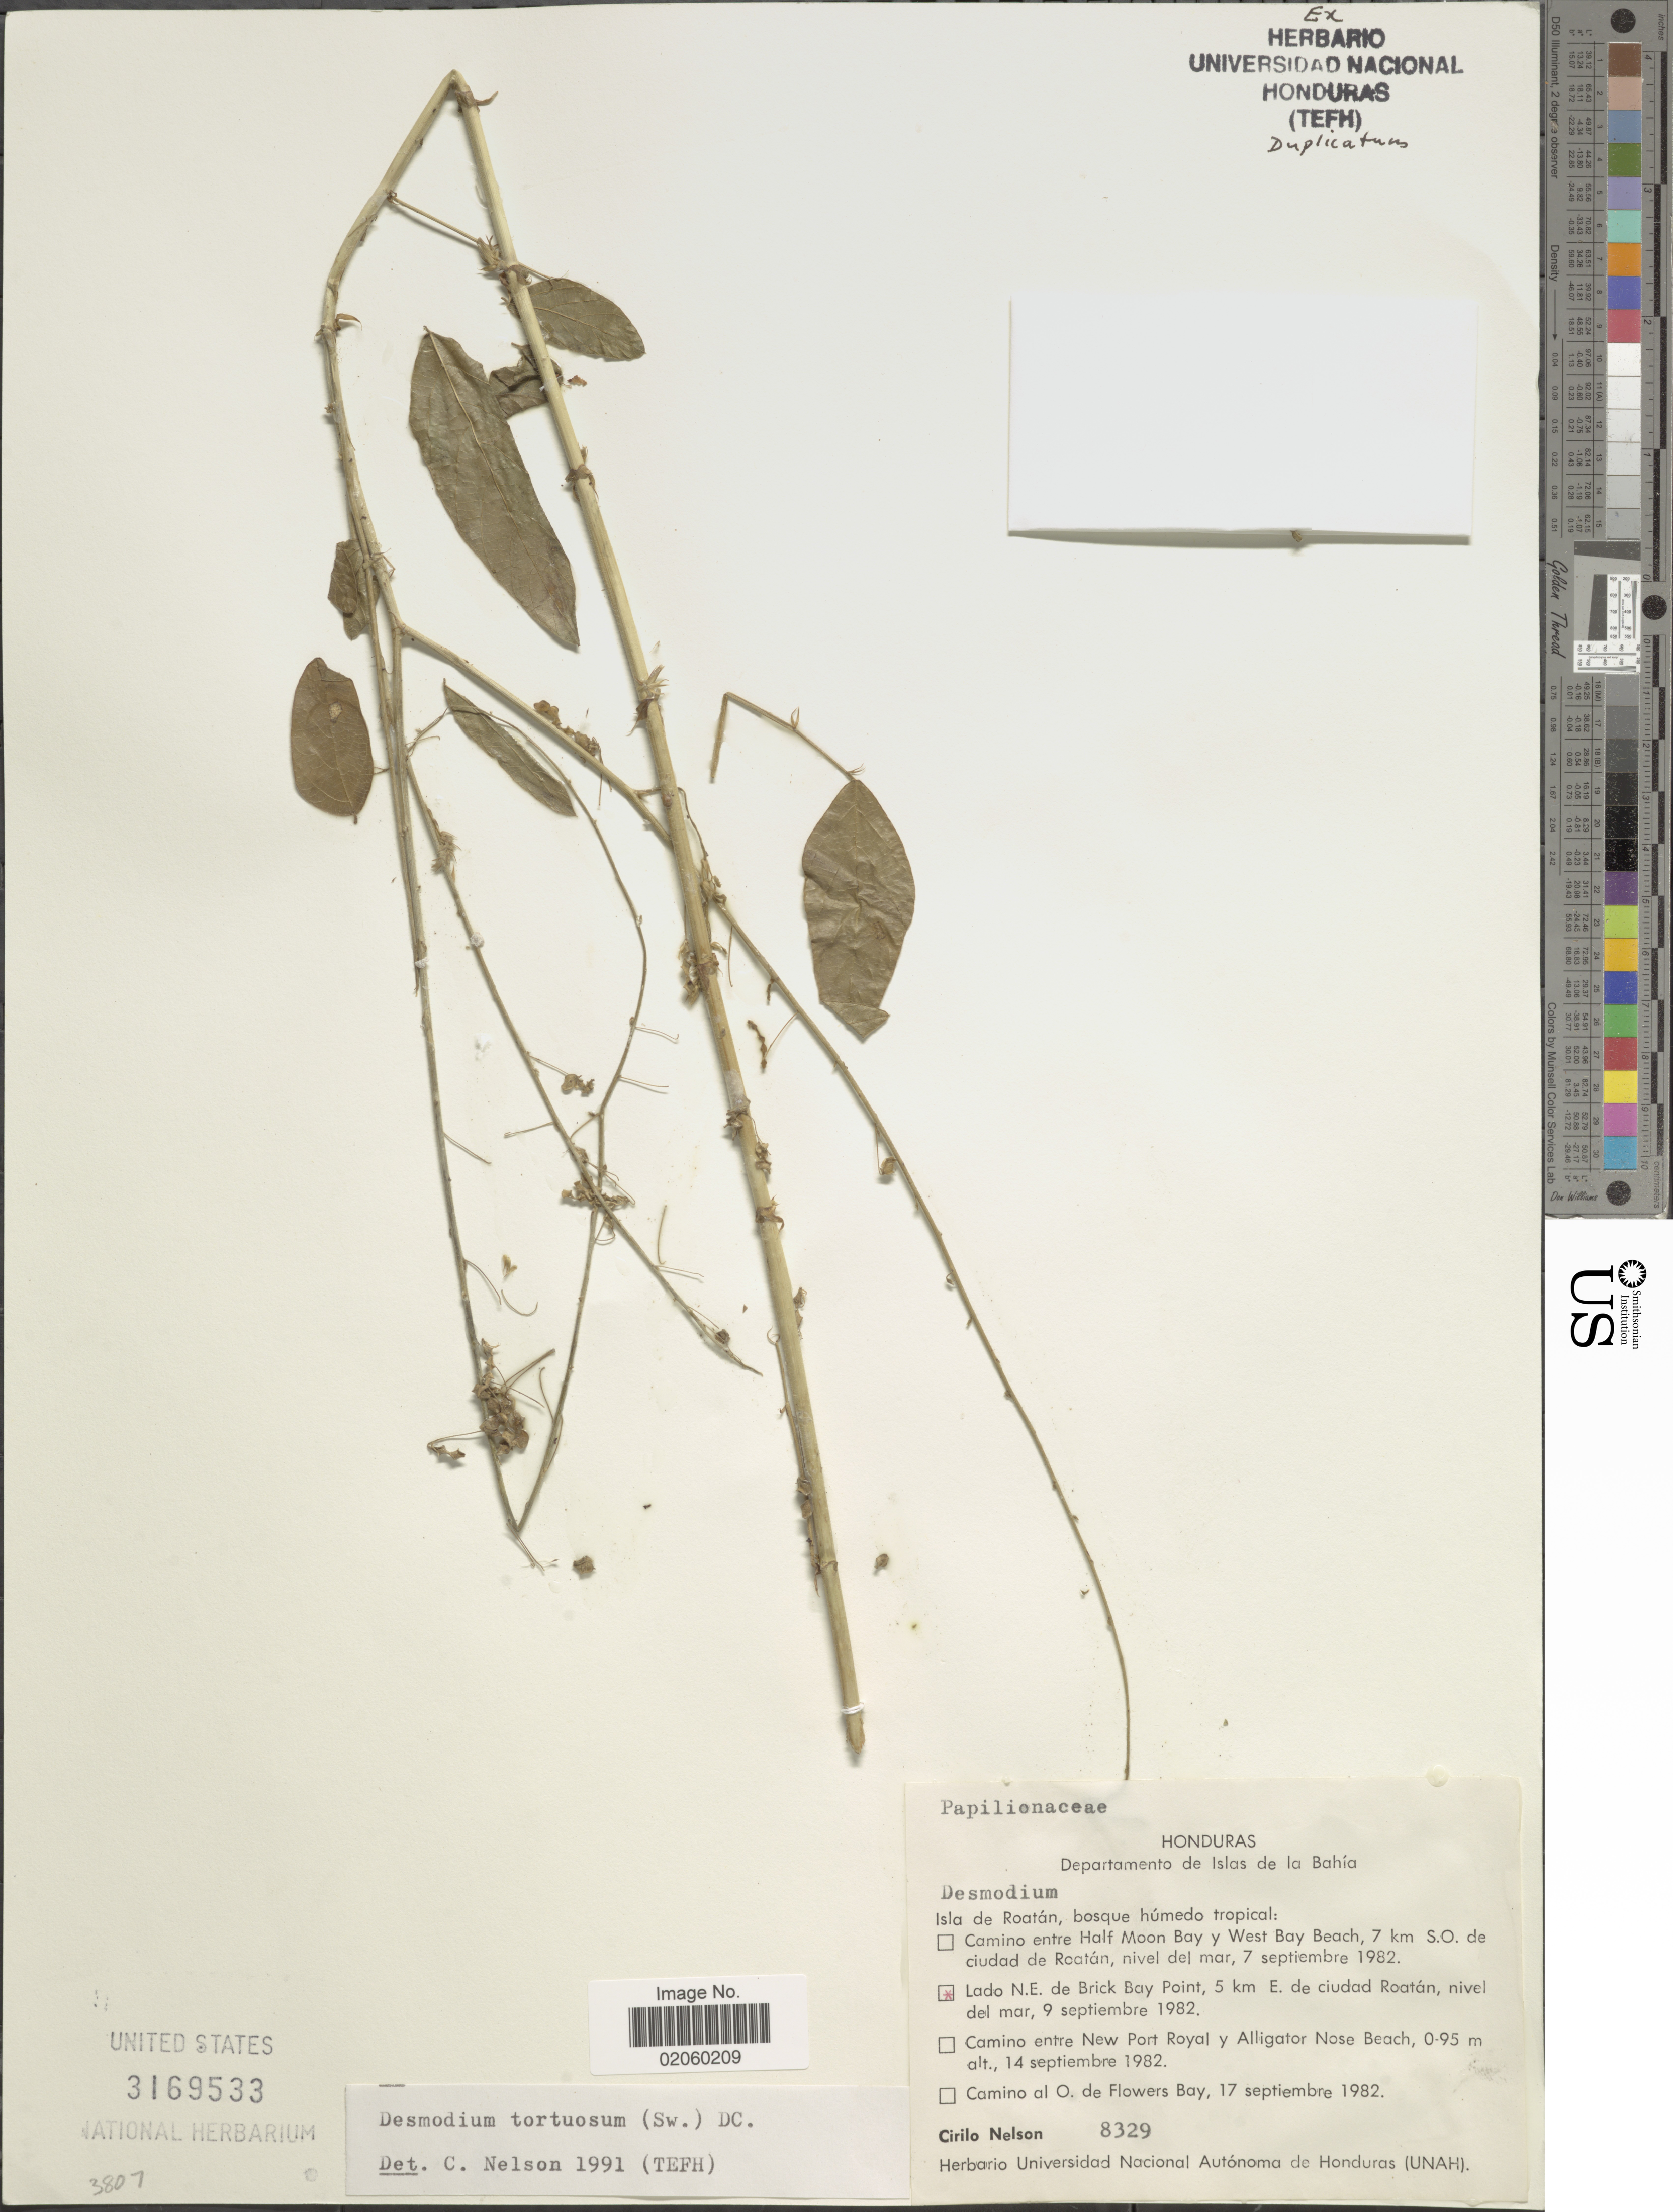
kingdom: Plantae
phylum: Tracheophyta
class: Magnoliopsida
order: Fabales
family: Fabaceae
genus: Desmodium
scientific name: Desmodium tortuosum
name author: (Sw.) DC.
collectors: C. Nelson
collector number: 8329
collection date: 1982-09-09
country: Honduras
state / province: Islas de la Bahía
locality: Lado N. E. de Brick Bay Point, 5 km E. de Cuidad Roatan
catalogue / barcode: US 3169533